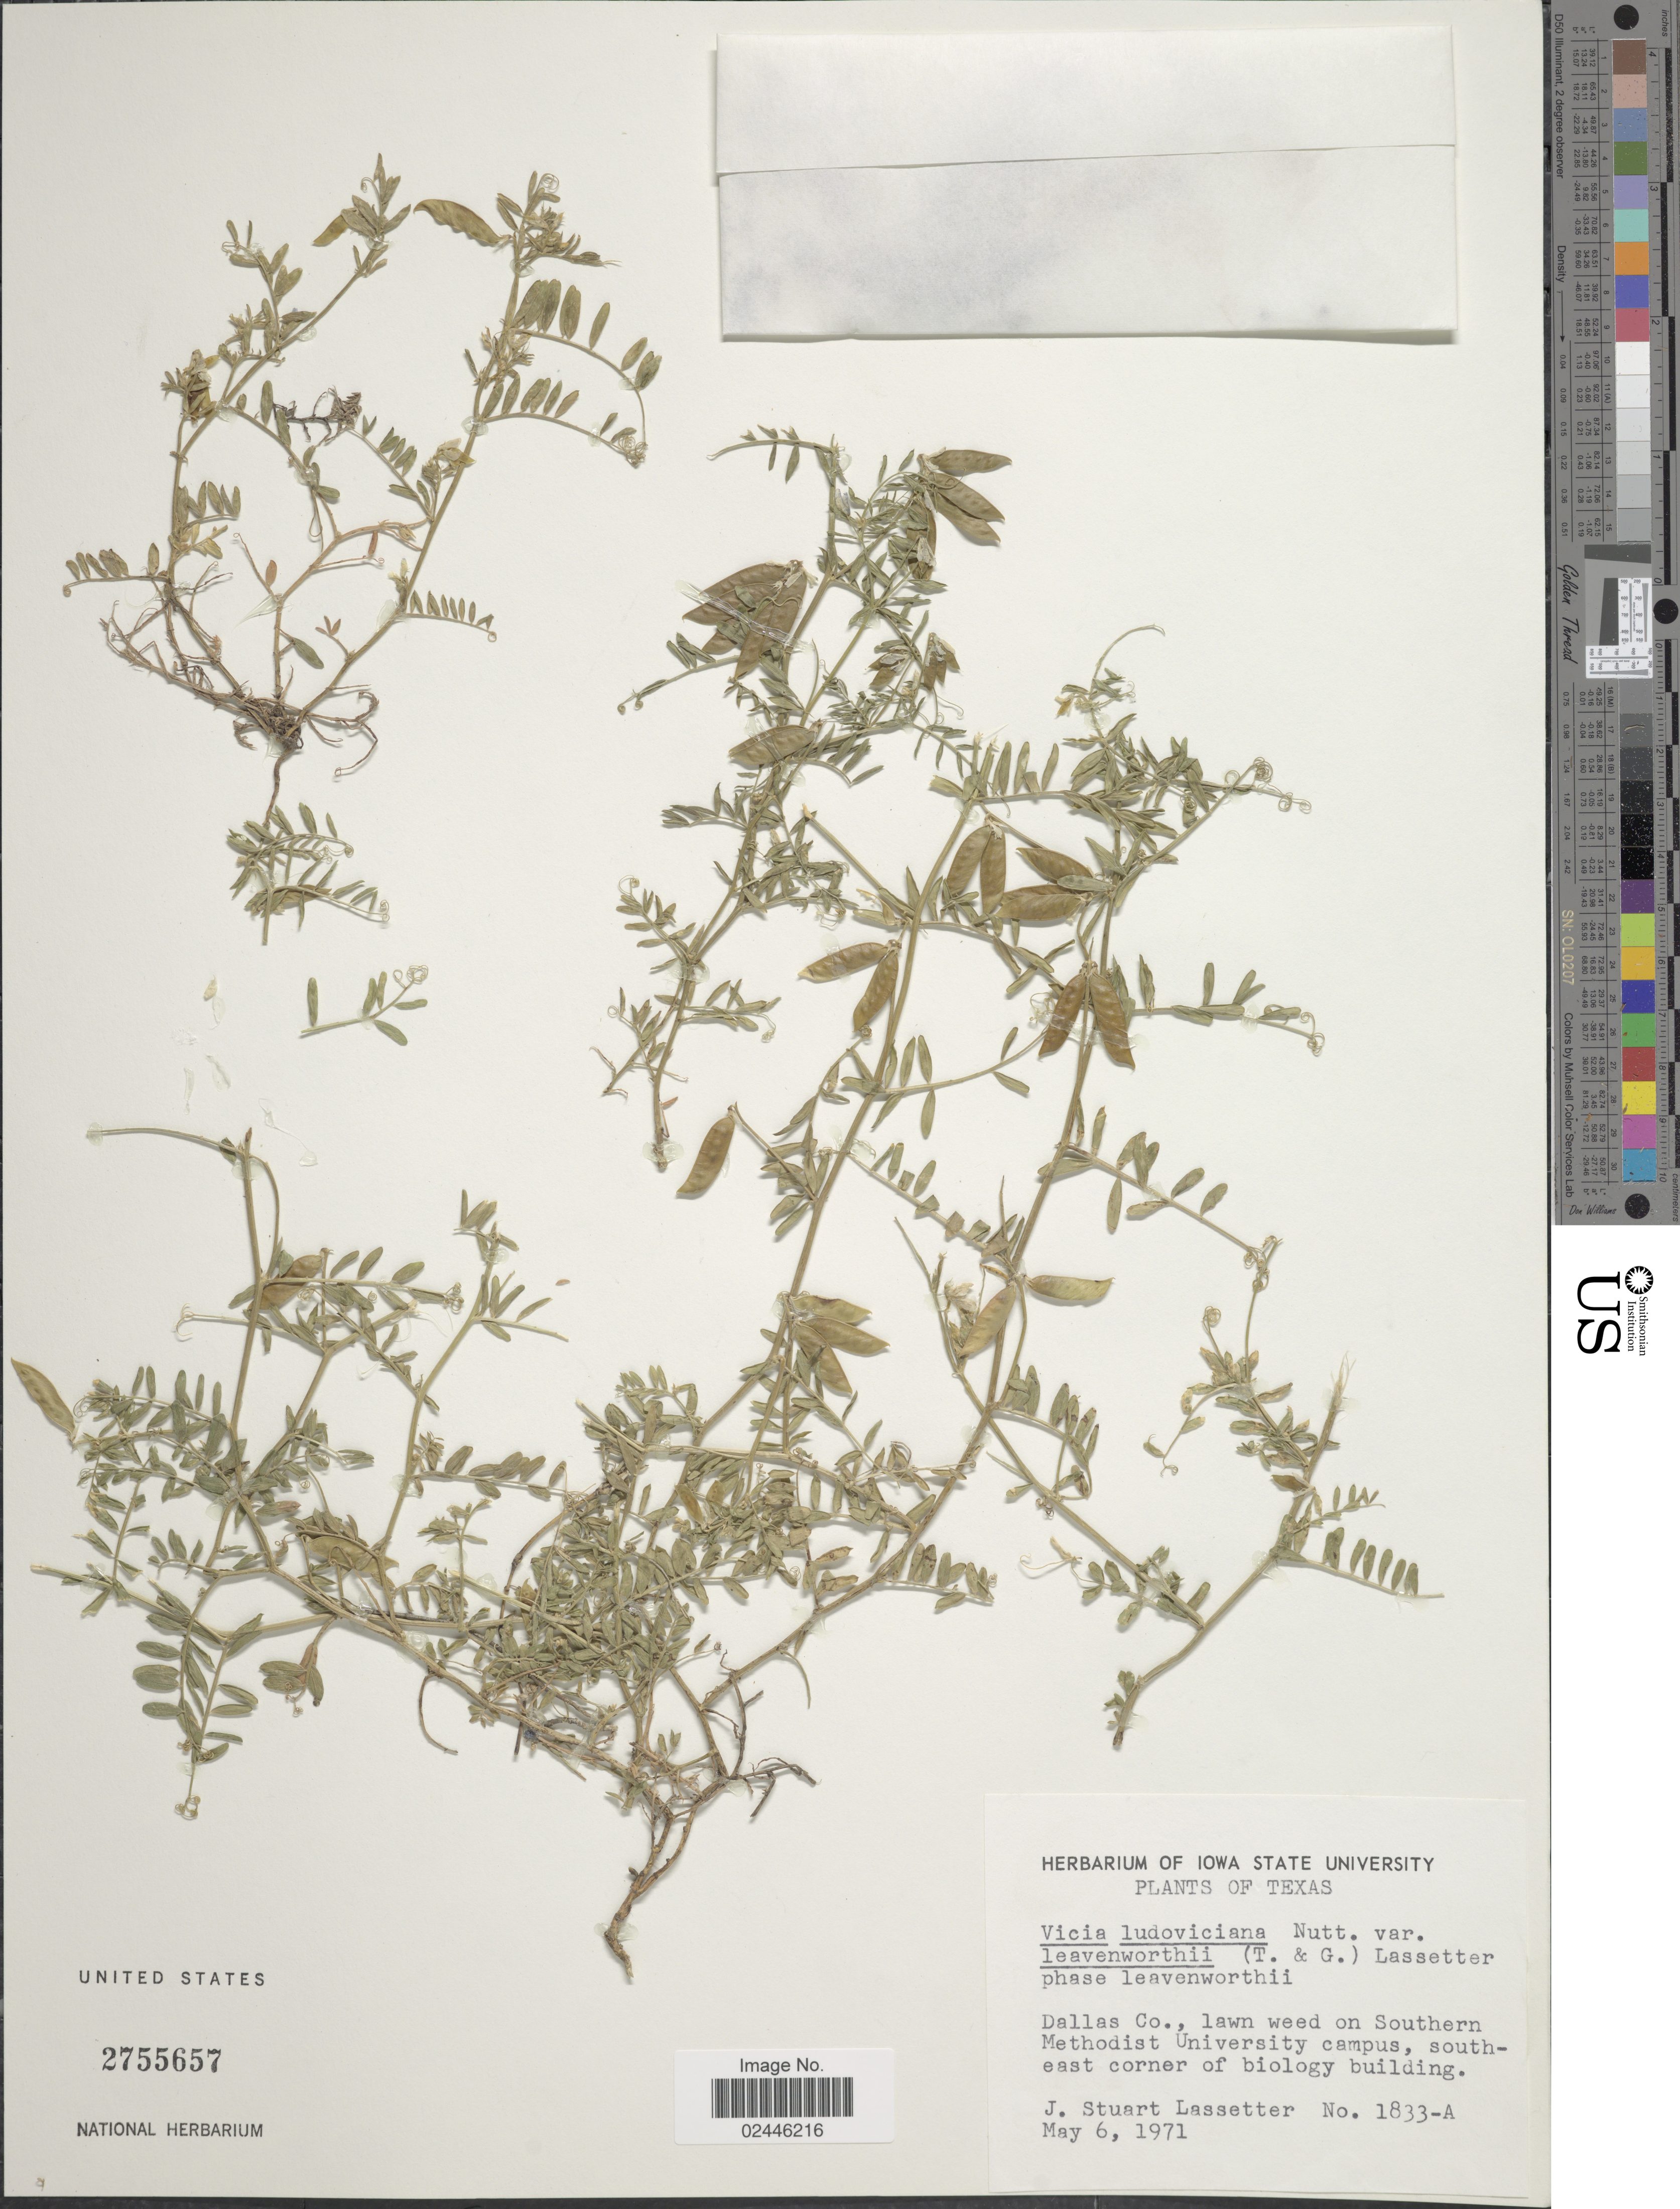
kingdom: Plantae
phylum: Tracheophyta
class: Magnoliopsida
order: Fabales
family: Fabaceae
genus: Vicia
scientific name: Vicia ludoviciana var. leavenworthii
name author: (Torr. & A. Gray) Broich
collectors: J. Lassetter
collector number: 1833-A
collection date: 1971-05-06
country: United States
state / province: Texas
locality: Dallas Co., lawn weed on Southern Methodist University campus, southeast corner of biology building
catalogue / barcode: US 2755657